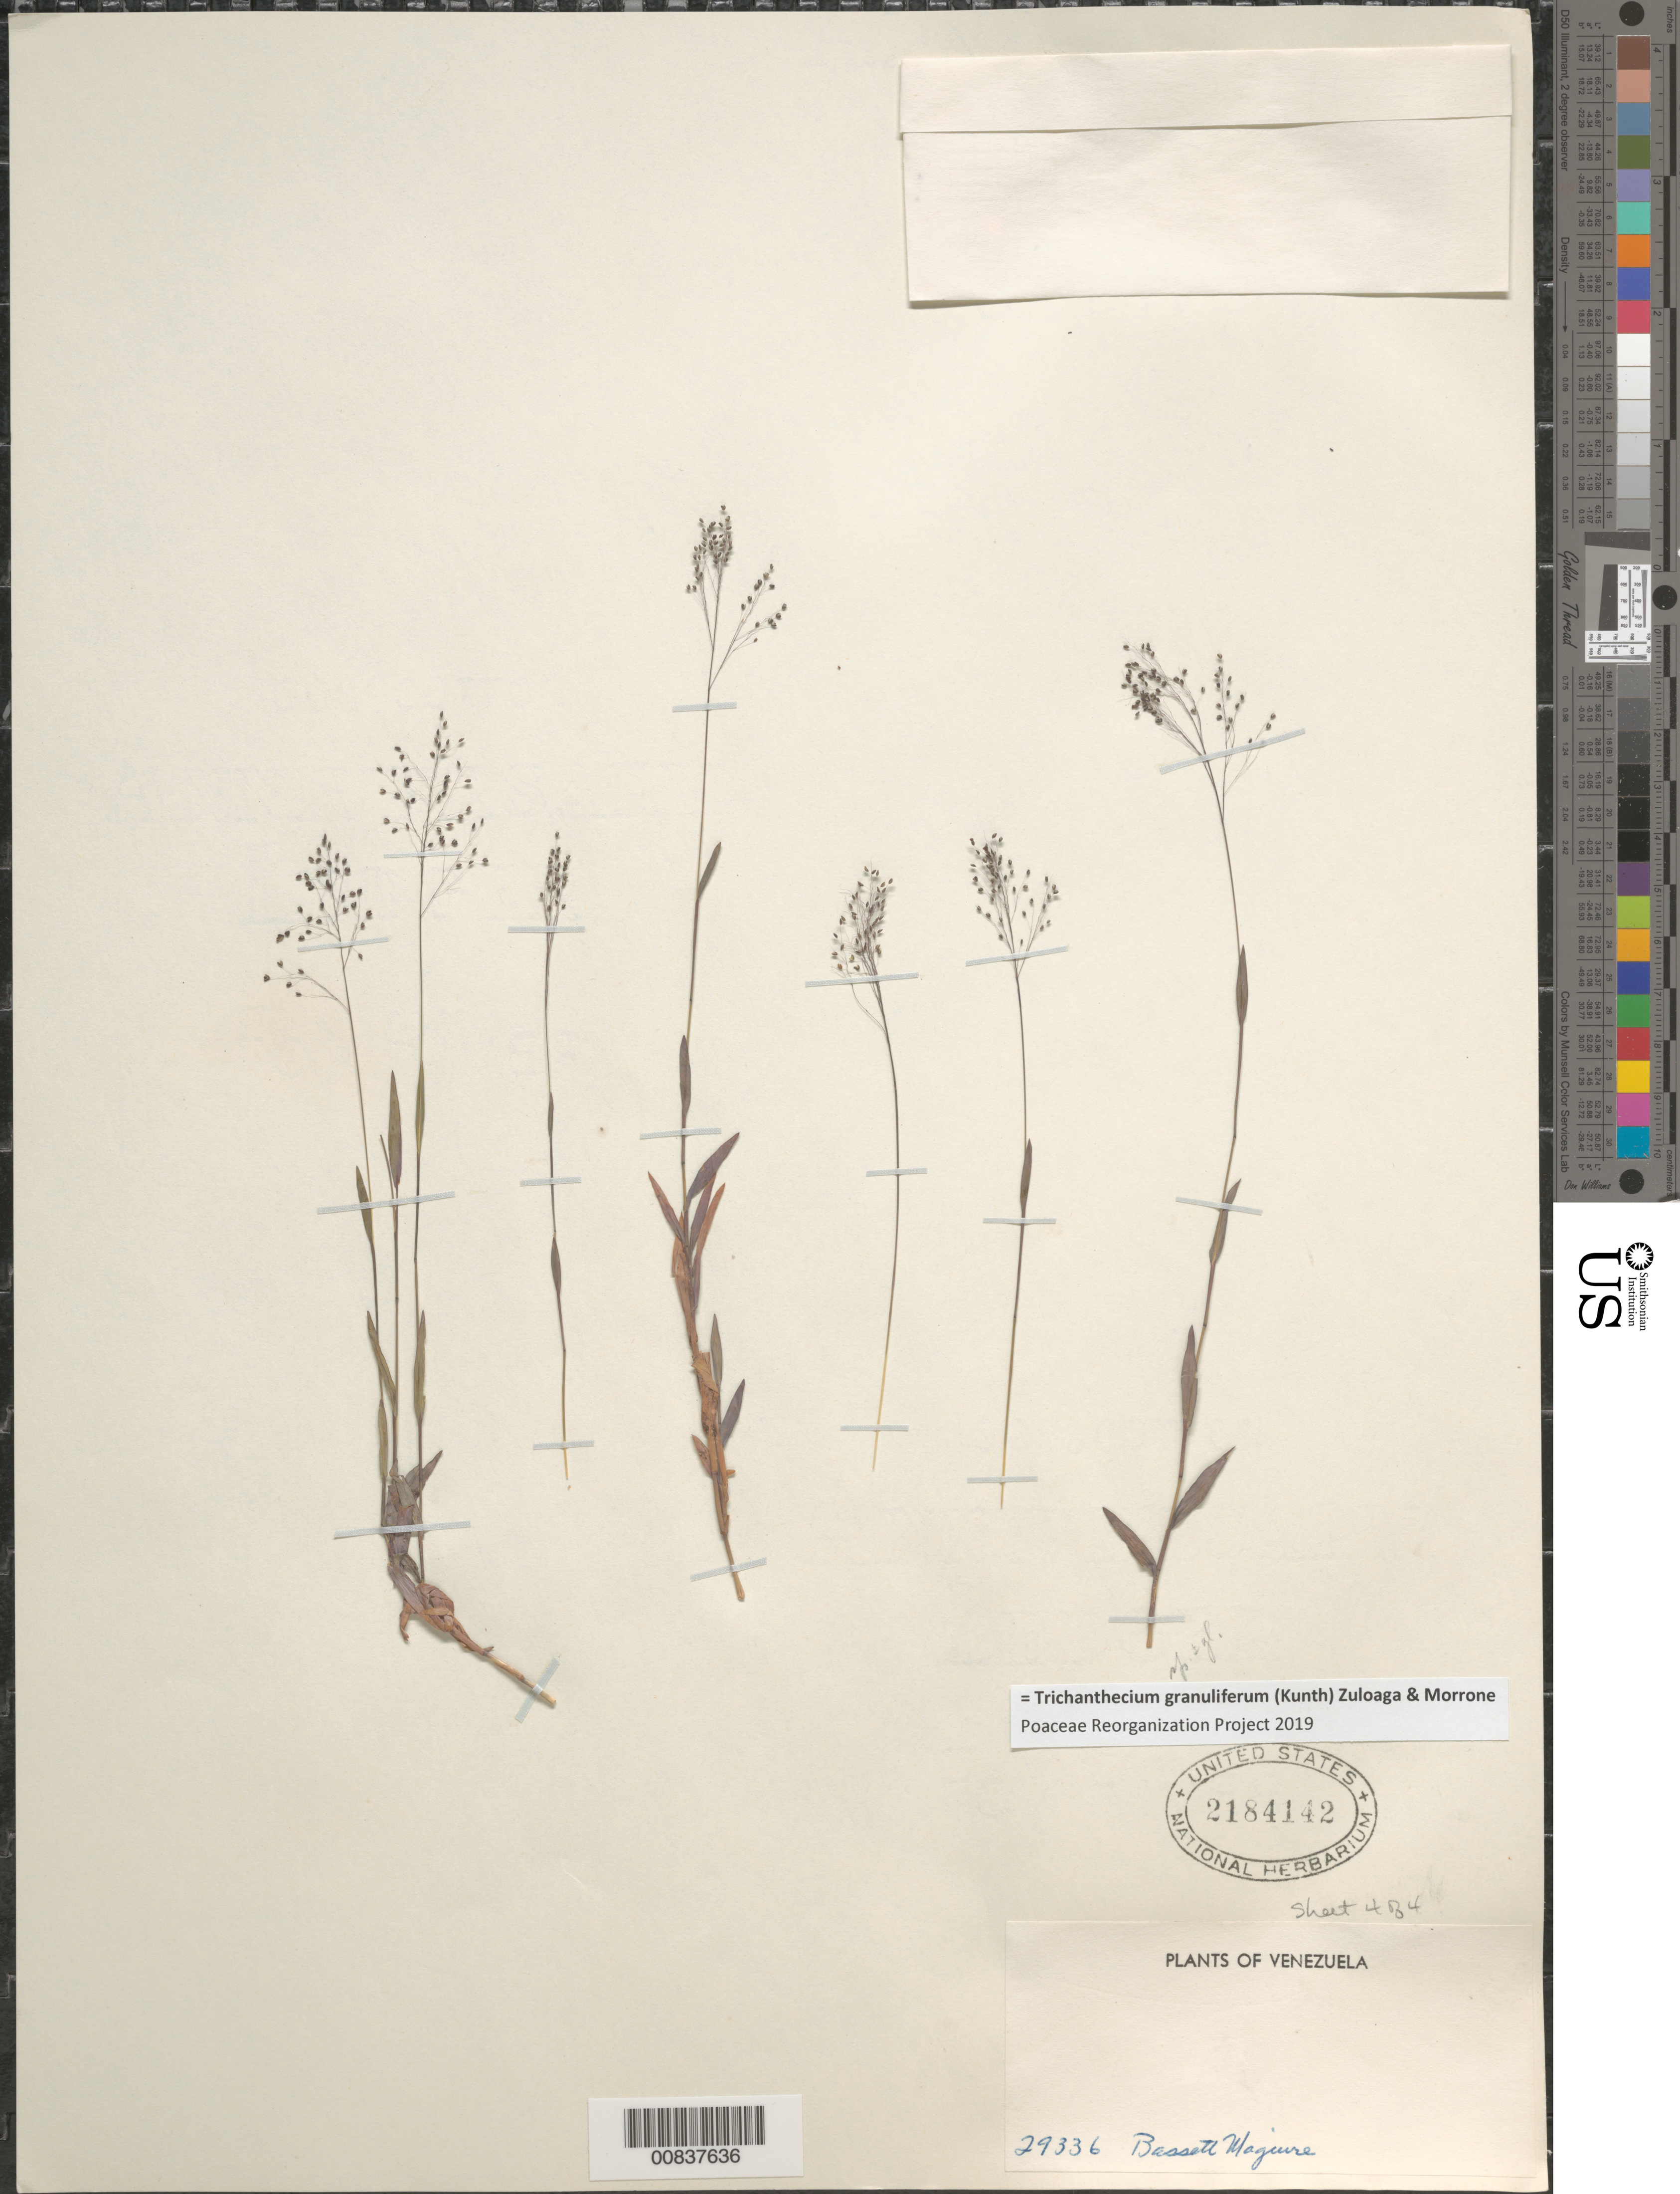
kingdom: Plantae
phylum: Tracheophyta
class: Liliopsida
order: Poales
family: Poaceae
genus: Trichanthecium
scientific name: Trichanthecium granuliferum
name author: (Kunth) Zuloaga & Morrone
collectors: B. Maguire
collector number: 29336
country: Venezuela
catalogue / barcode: US 2184142